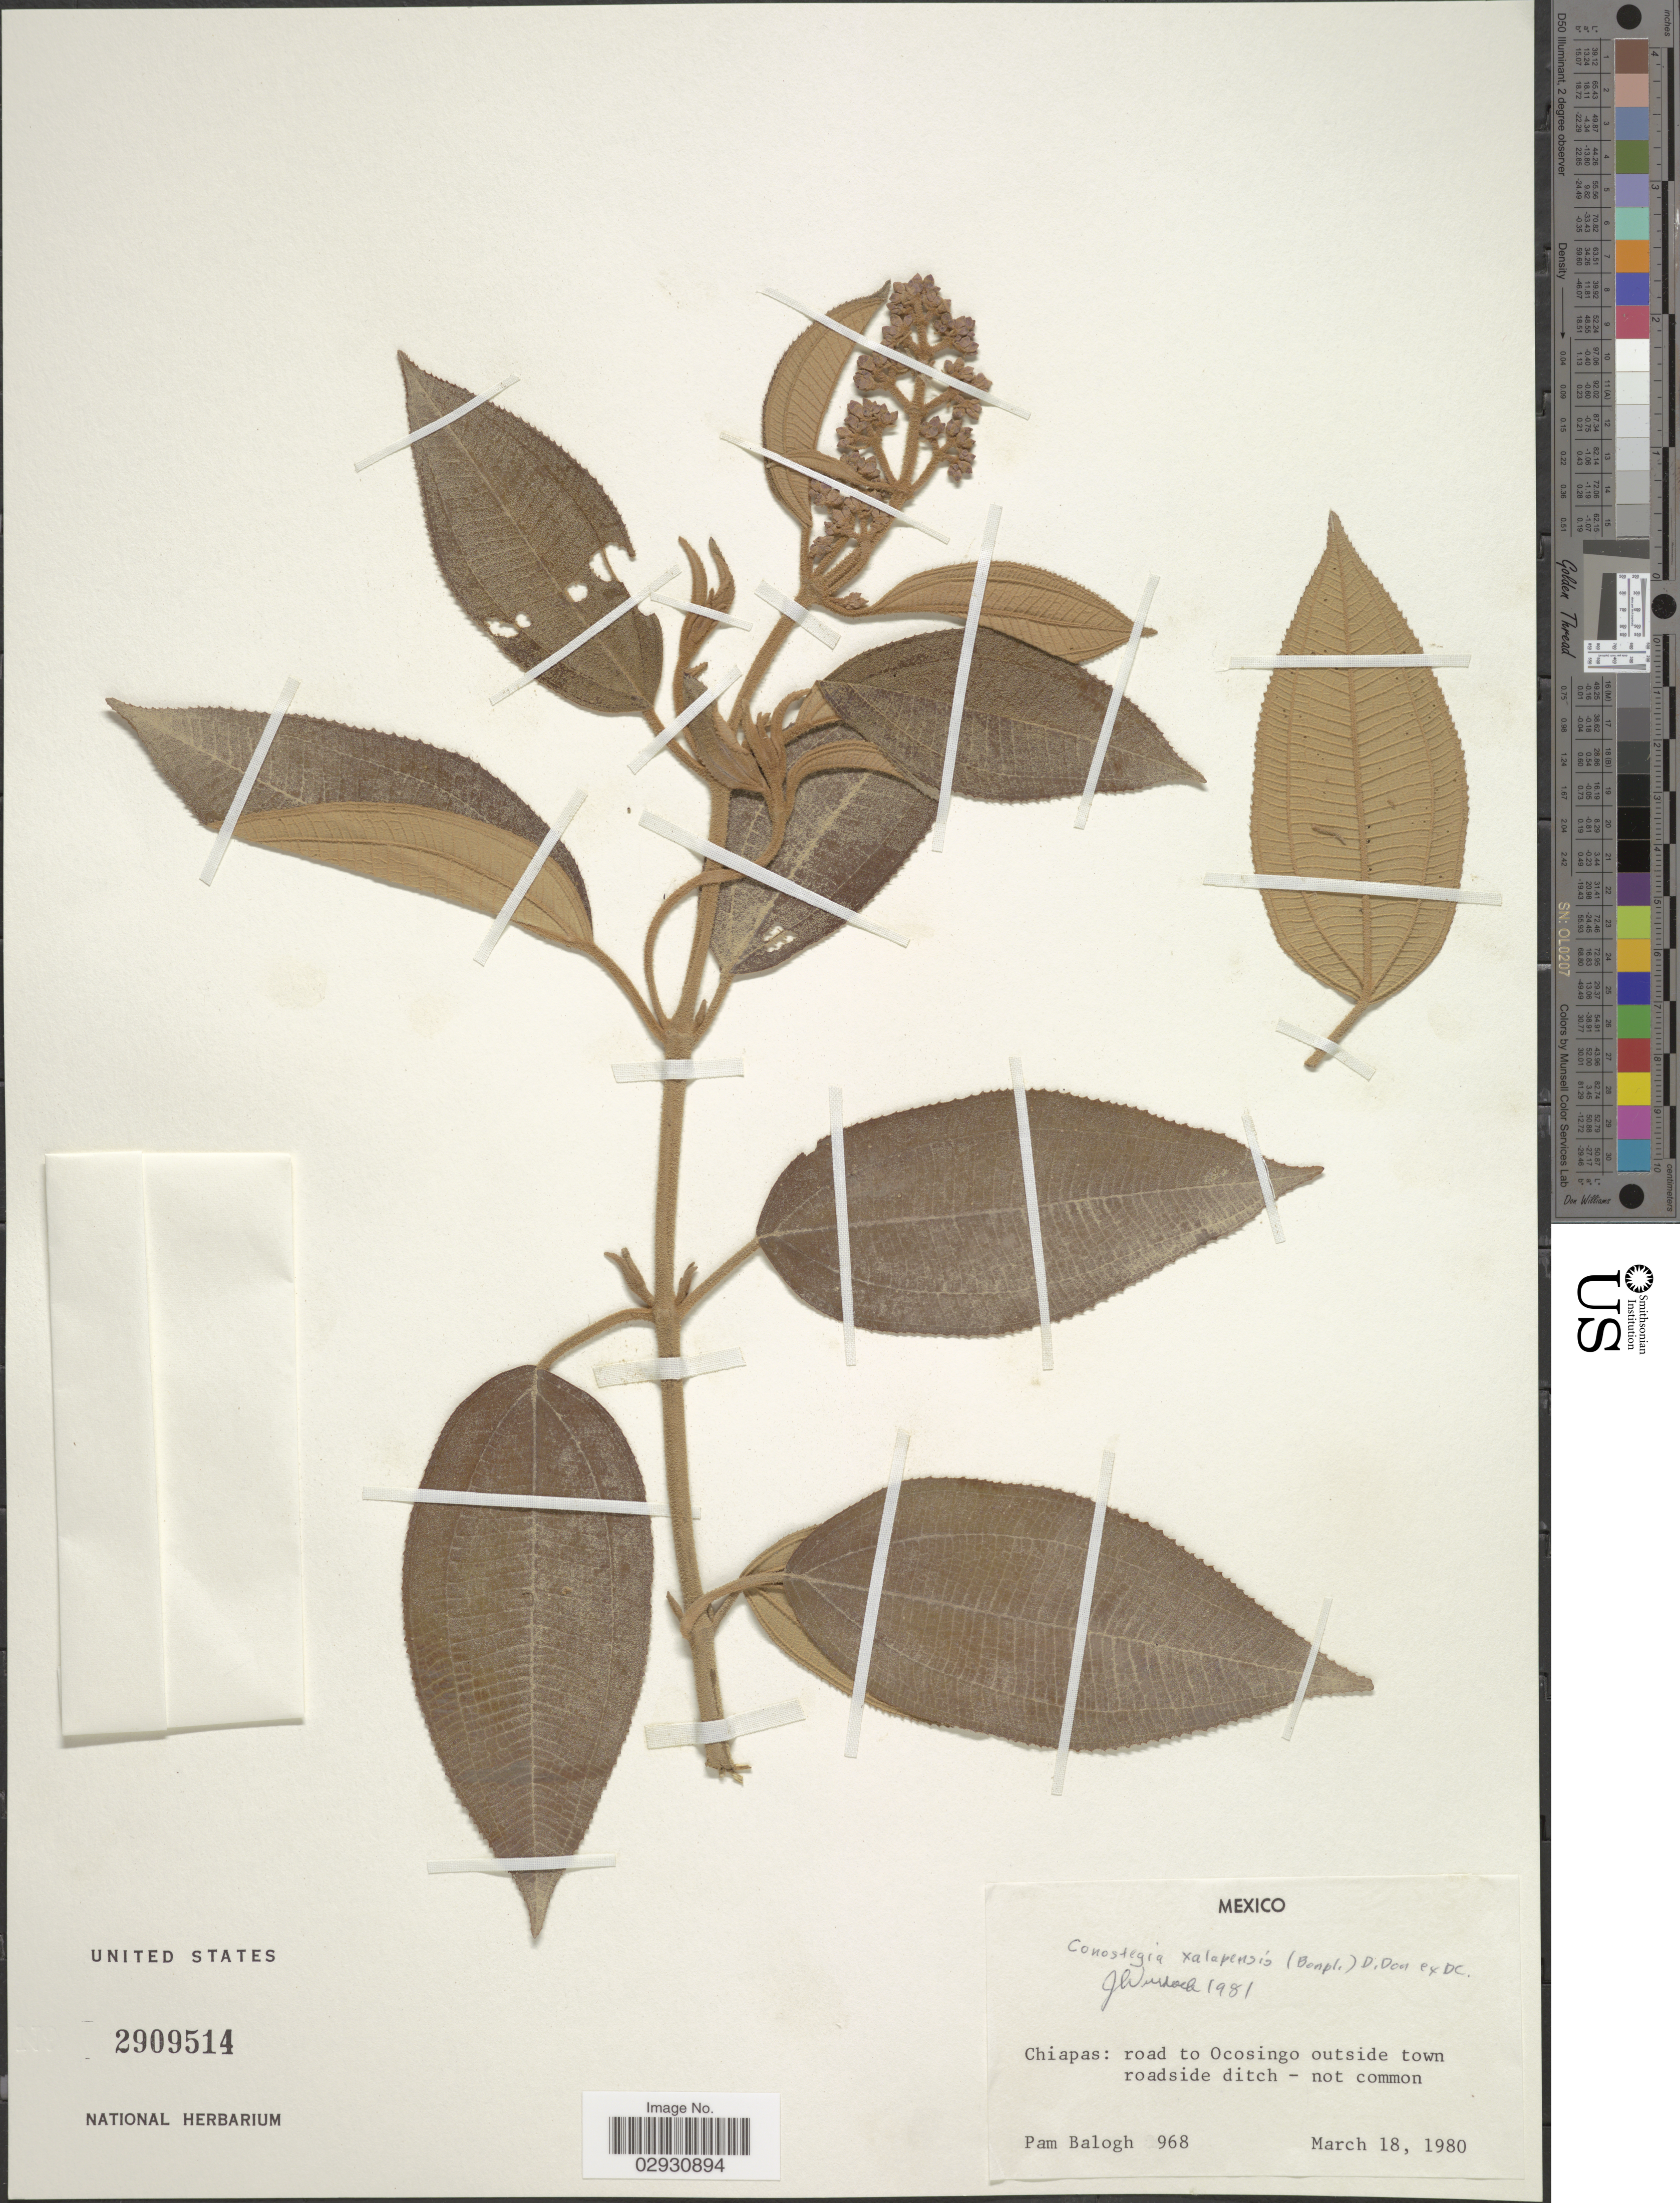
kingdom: Plantae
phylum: Tracheophyta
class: Magnoliopsida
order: Myrtales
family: Melastomataceae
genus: Conostegia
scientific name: Conostegia quadrangularis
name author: Schltdl. ex Steud.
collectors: P. Balogh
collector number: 968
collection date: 1980-03-18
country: Mexico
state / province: Chiapas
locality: Road to Ocosingo outside town roadside ditch.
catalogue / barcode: US 2909514